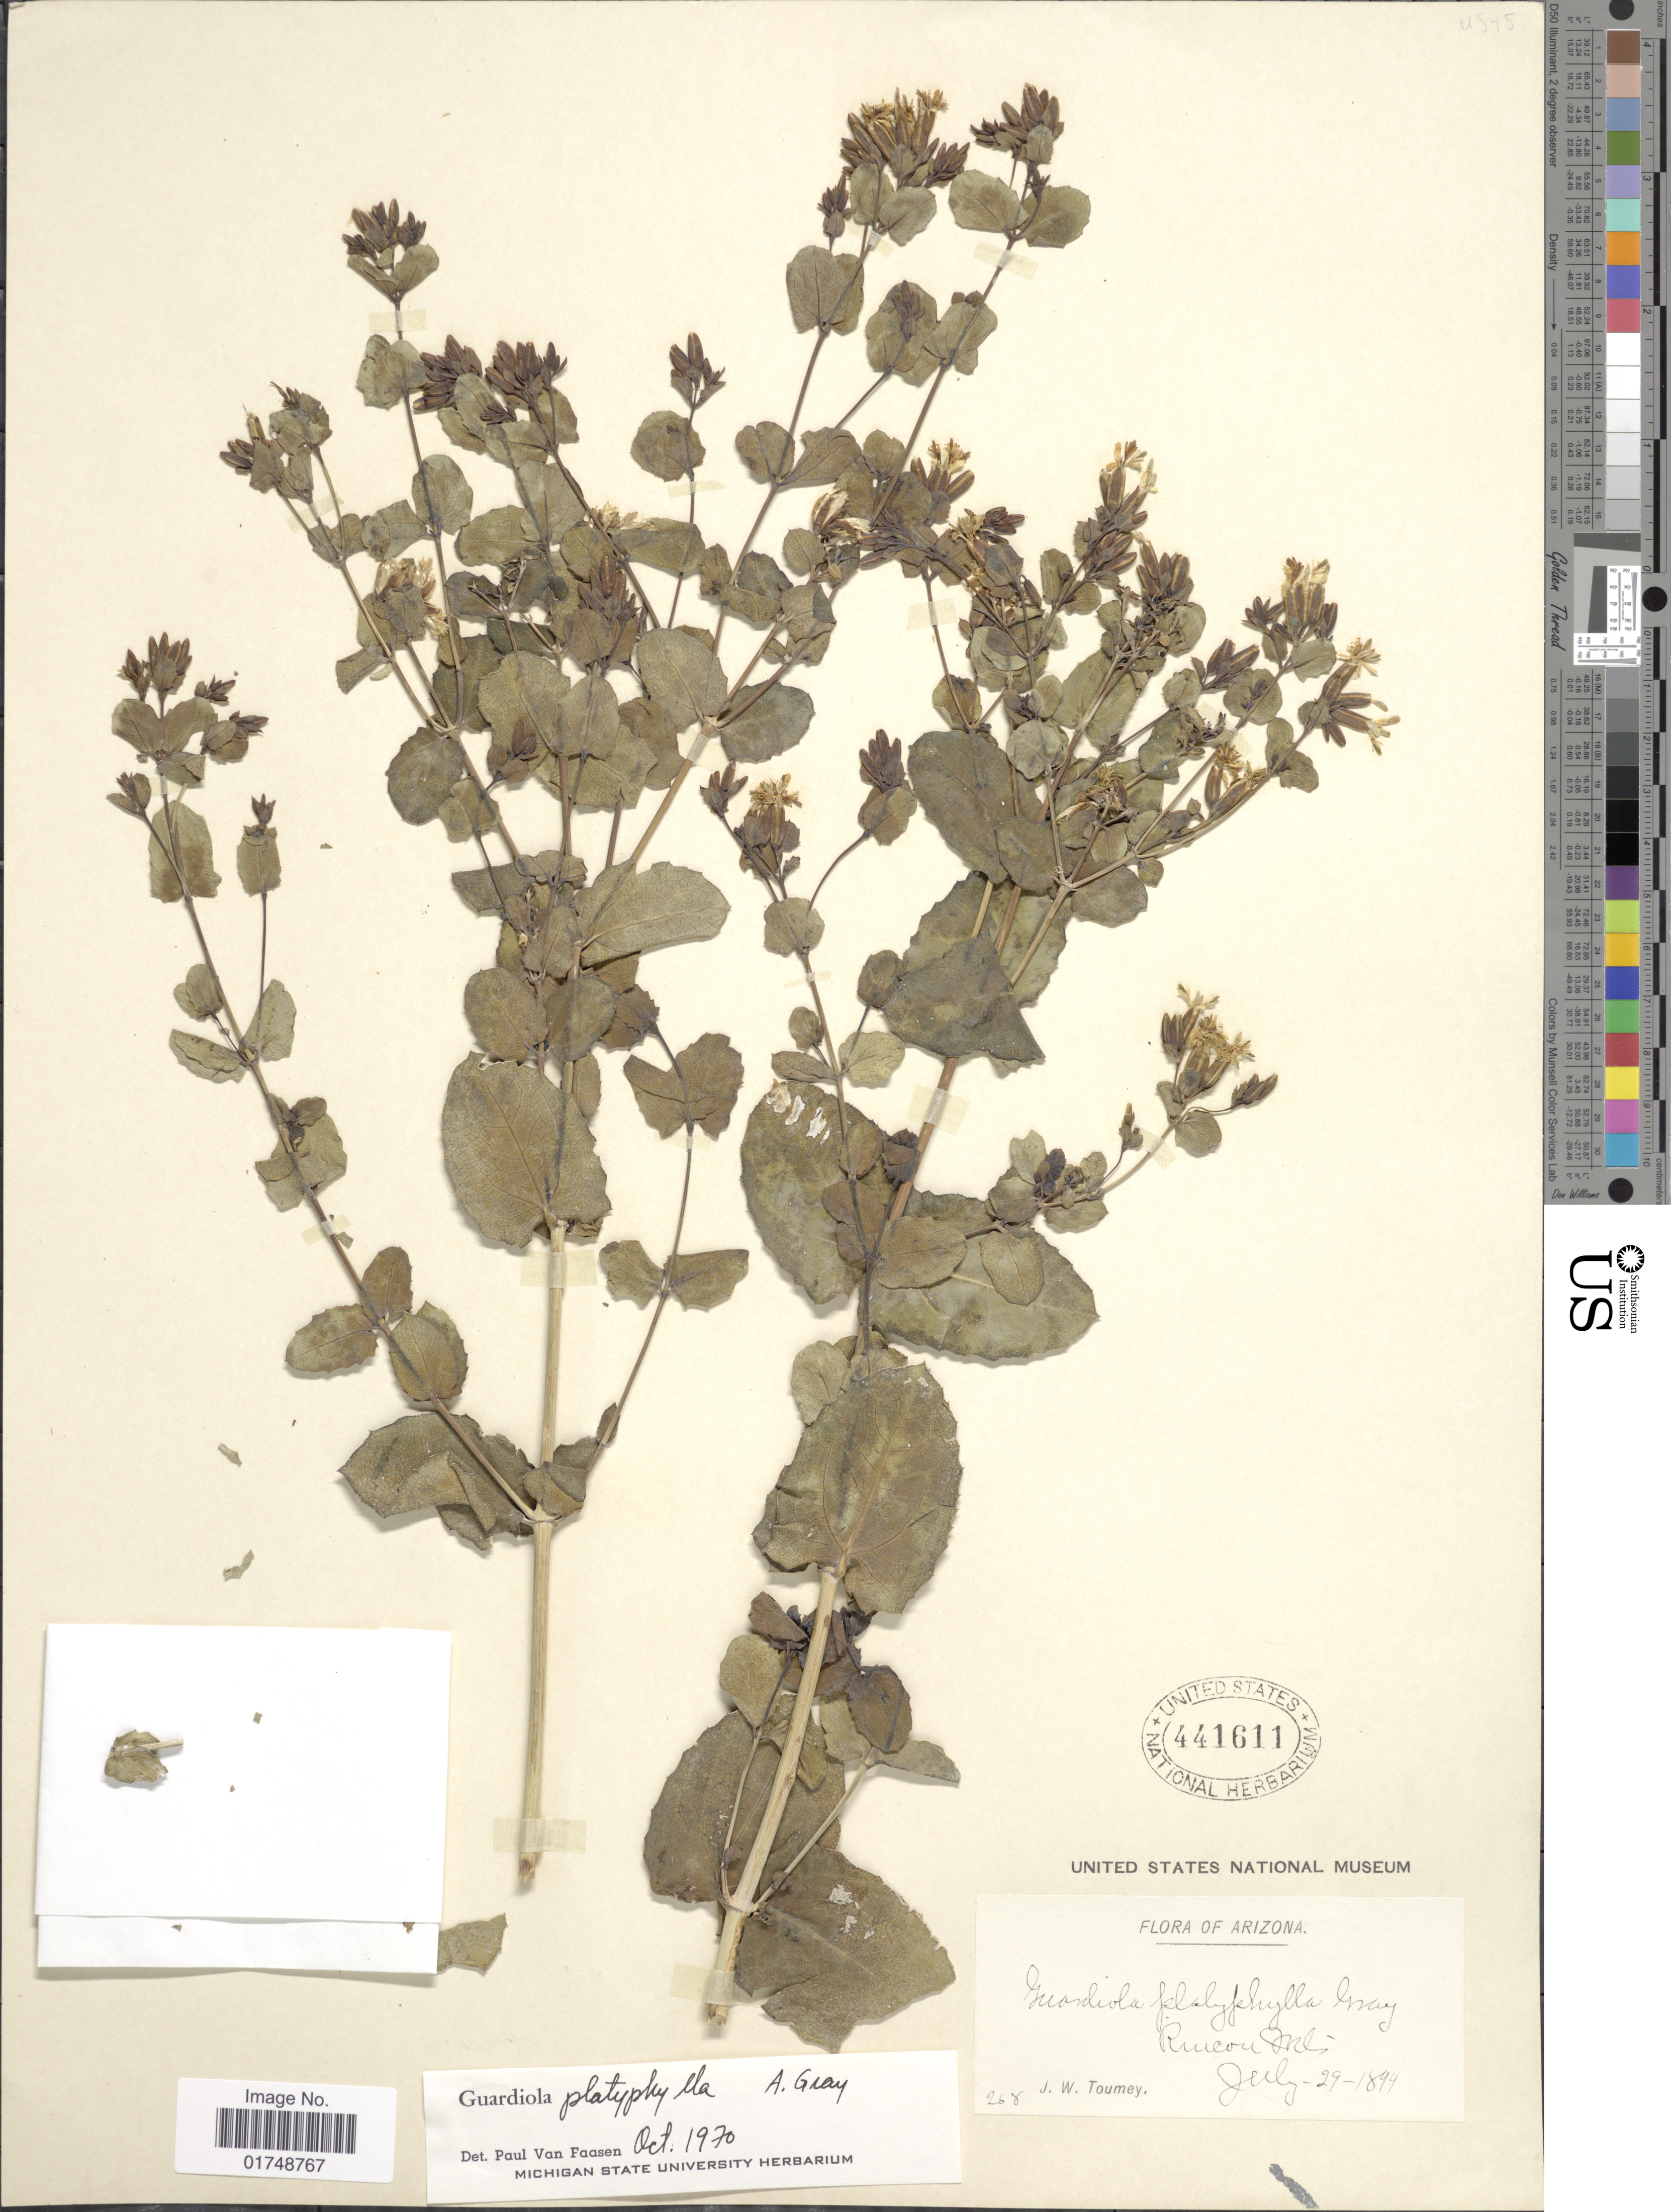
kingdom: Plantae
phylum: Tracheophyta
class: Magnoliopsida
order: Asterales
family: Asteraceae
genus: Guardiola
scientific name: Guardiola platyphylla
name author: A. Gray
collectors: J. W. Toumey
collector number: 268*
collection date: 1894-07-29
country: United States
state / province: Arizona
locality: Rincon Mts.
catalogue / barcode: US 441611